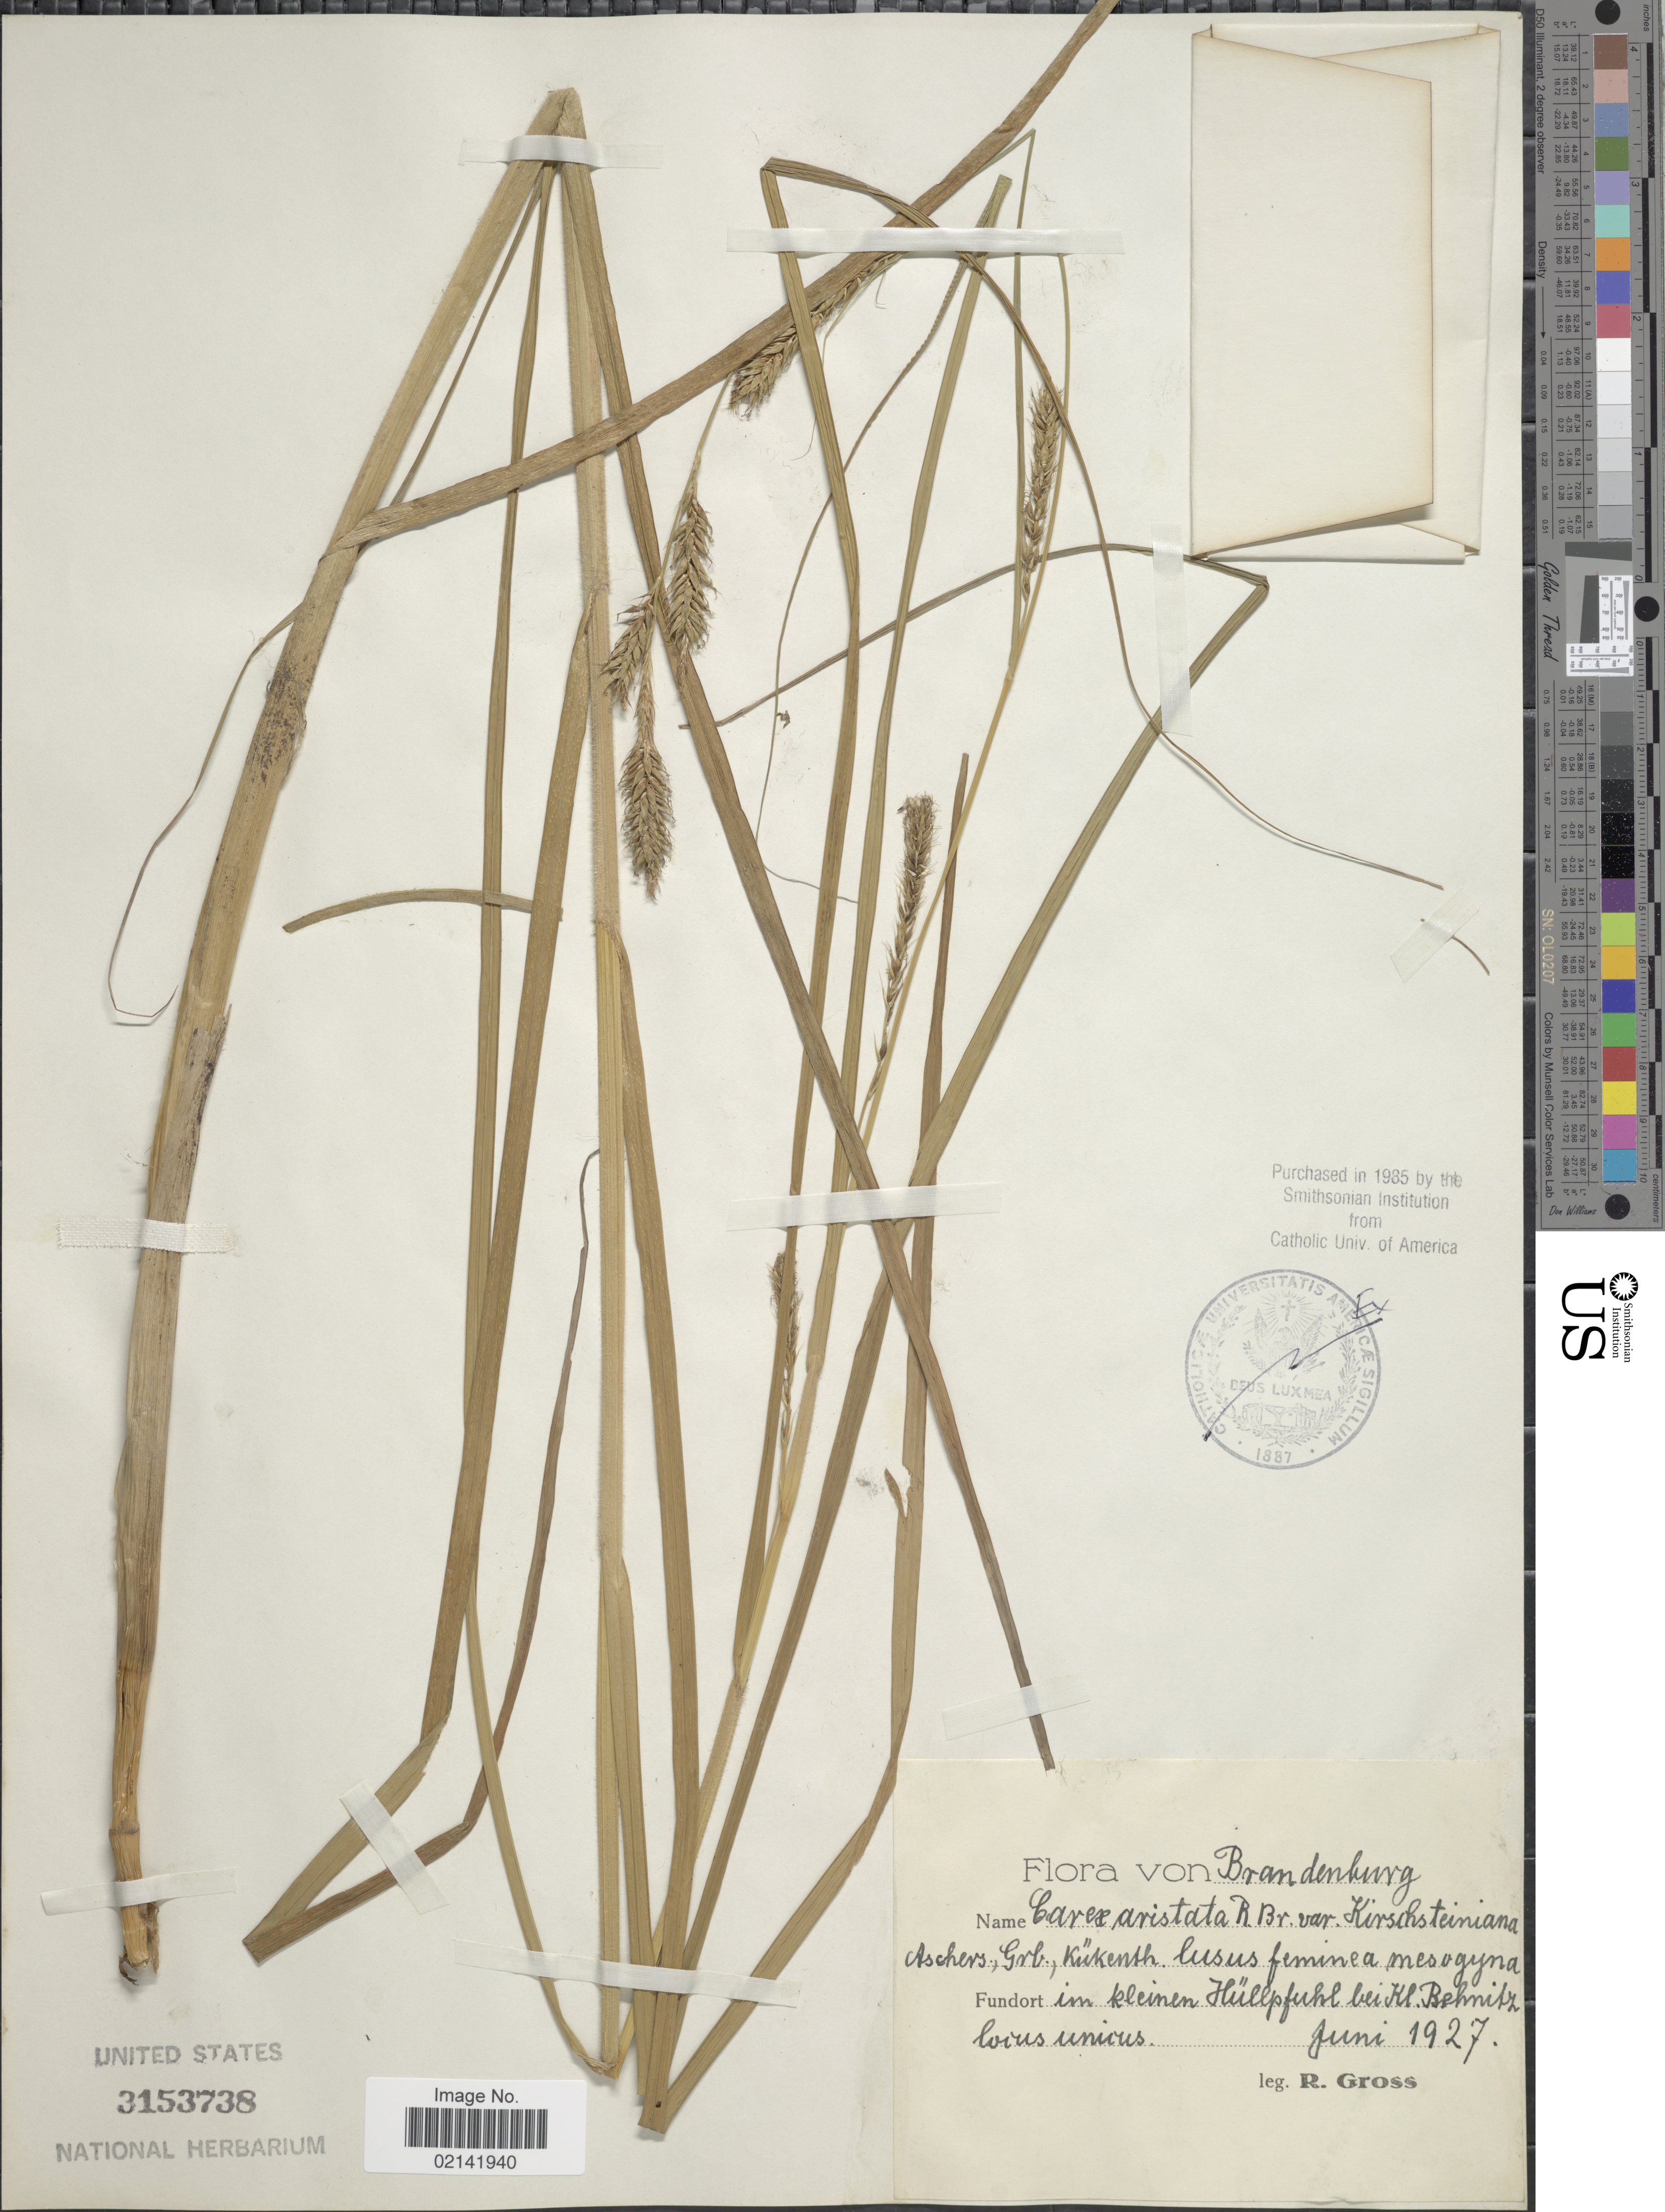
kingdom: Plantae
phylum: Tracheophyta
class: Liliopsida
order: Poales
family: Cyperaceae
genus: Carex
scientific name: Carex atherodes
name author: Spreng.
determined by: Strong, Mark T., (BOT), Smithsonian Institution - National Museum of Natural History (UNITED STATES)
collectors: R. Gross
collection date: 1927-06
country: Germany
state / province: Brandenburg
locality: Im kleinen Hullpfuhl bei Kl. Behnitz locus unicus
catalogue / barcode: US 3153738